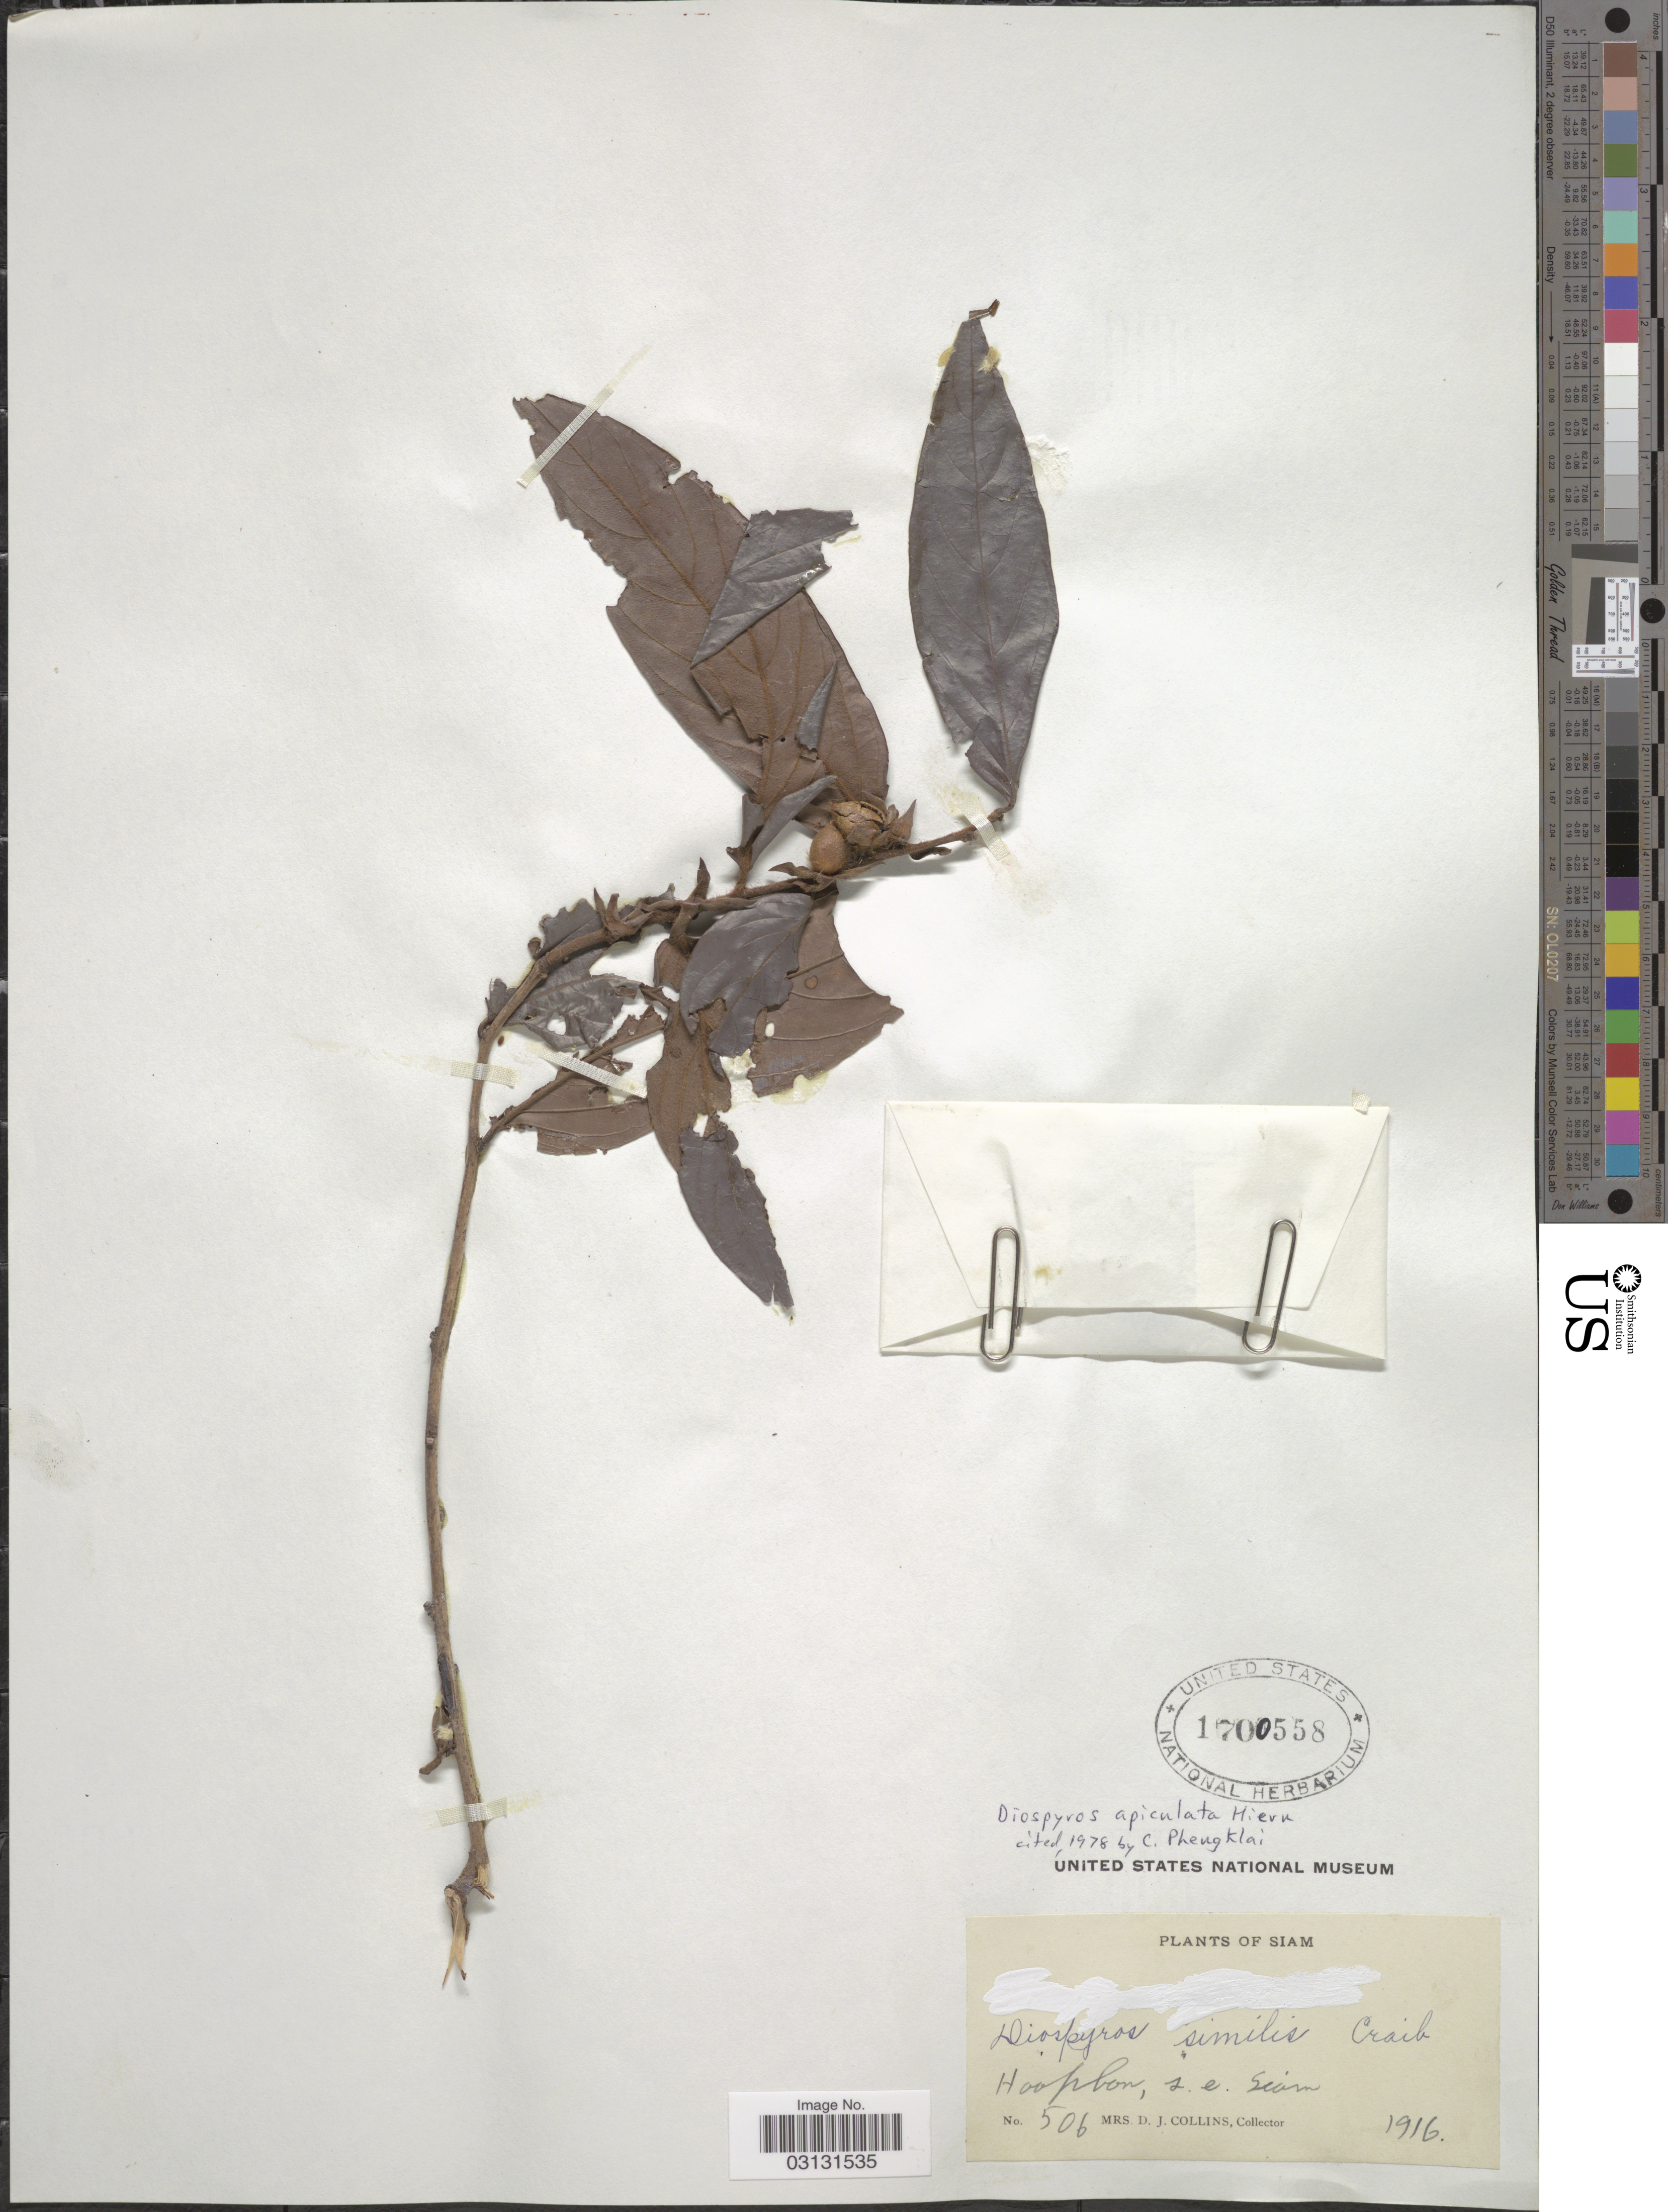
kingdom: Plantae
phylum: Tracheophyta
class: Magnoliopsida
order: Ericales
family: Ebenaceae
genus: Diospyros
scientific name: Diospyros apiculata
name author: Hiern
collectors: Mrs. D. J. Collins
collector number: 506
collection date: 1916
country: Thailand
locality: Siam. Hoopbon, s.e. Siam.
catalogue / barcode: US 1700558